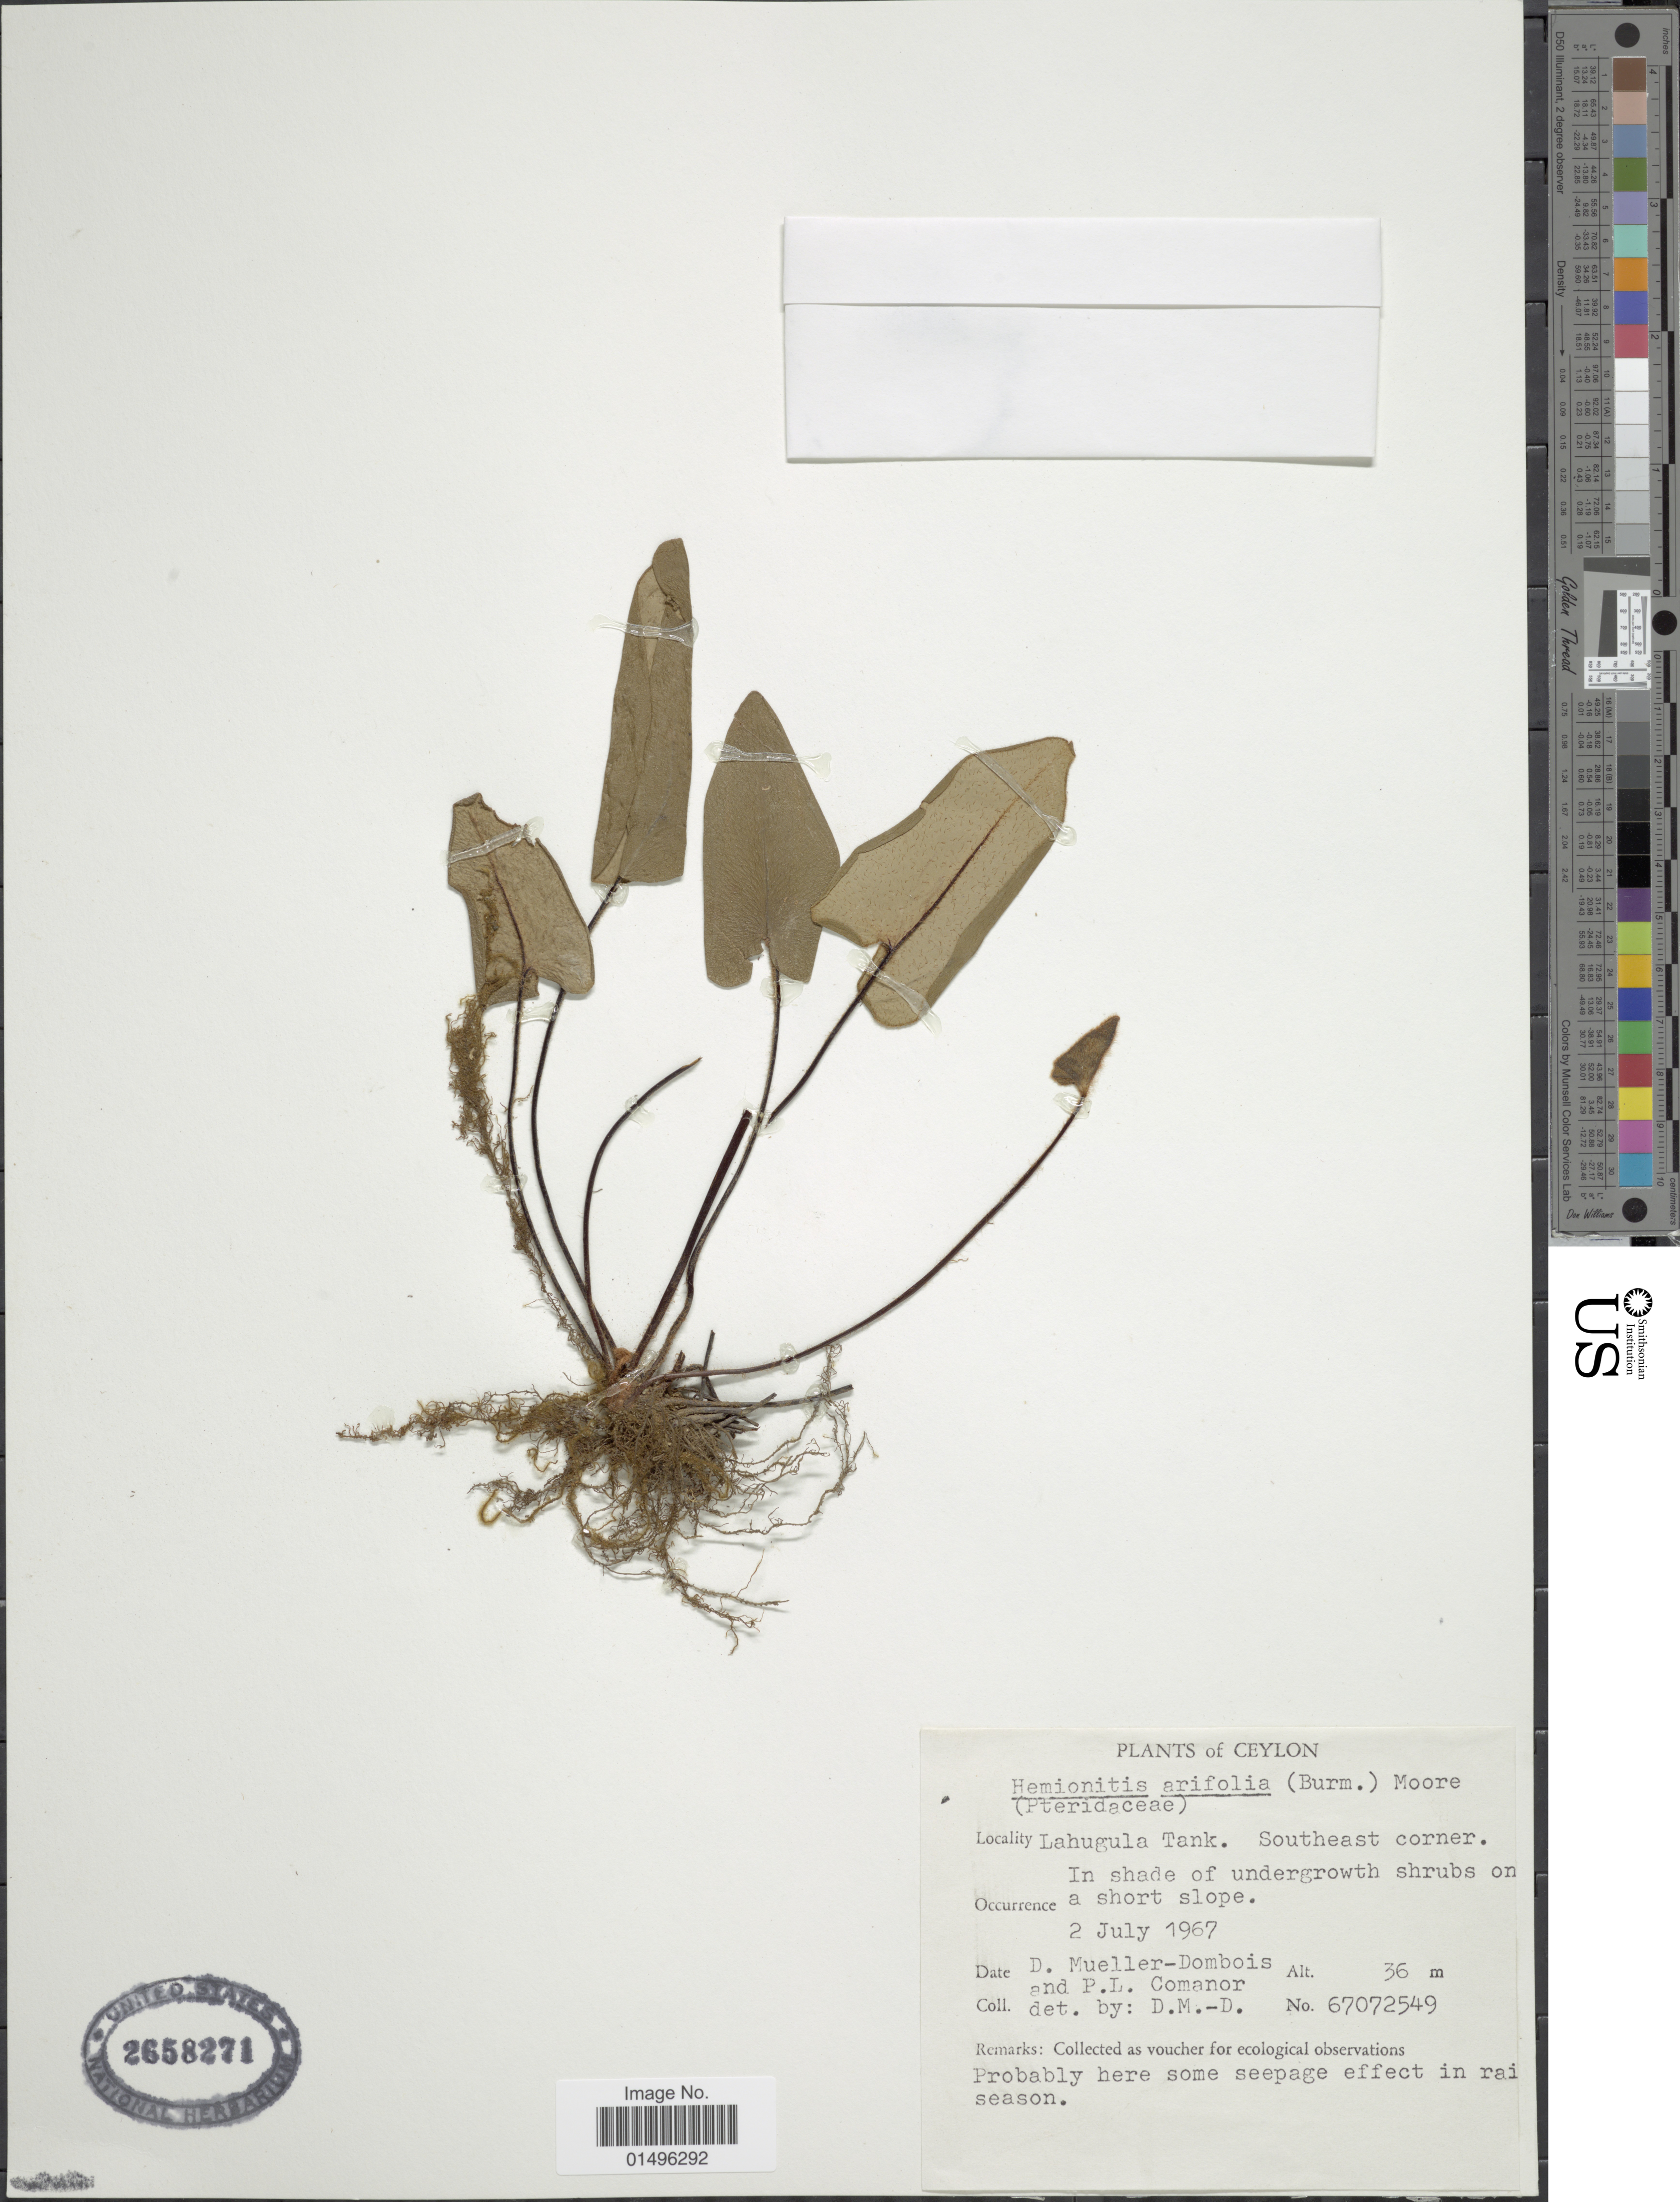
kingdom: Plantae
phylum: Tracheophyta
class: Polypodiopsida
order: Polypodiales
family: Pteridaceae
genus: Parahemionitis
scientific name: Parahemionitis cordata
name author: (Roxb. ex Hook. & Grev.) Fraser-Jenk.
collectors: D. Mueller-Dombois & P. Comandor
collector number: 67072549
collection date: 1967-07-02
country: Sri Lanka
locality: Ceylon, Lahugula Tank. Southeast corner.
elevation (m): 36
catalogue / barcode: US 2658271